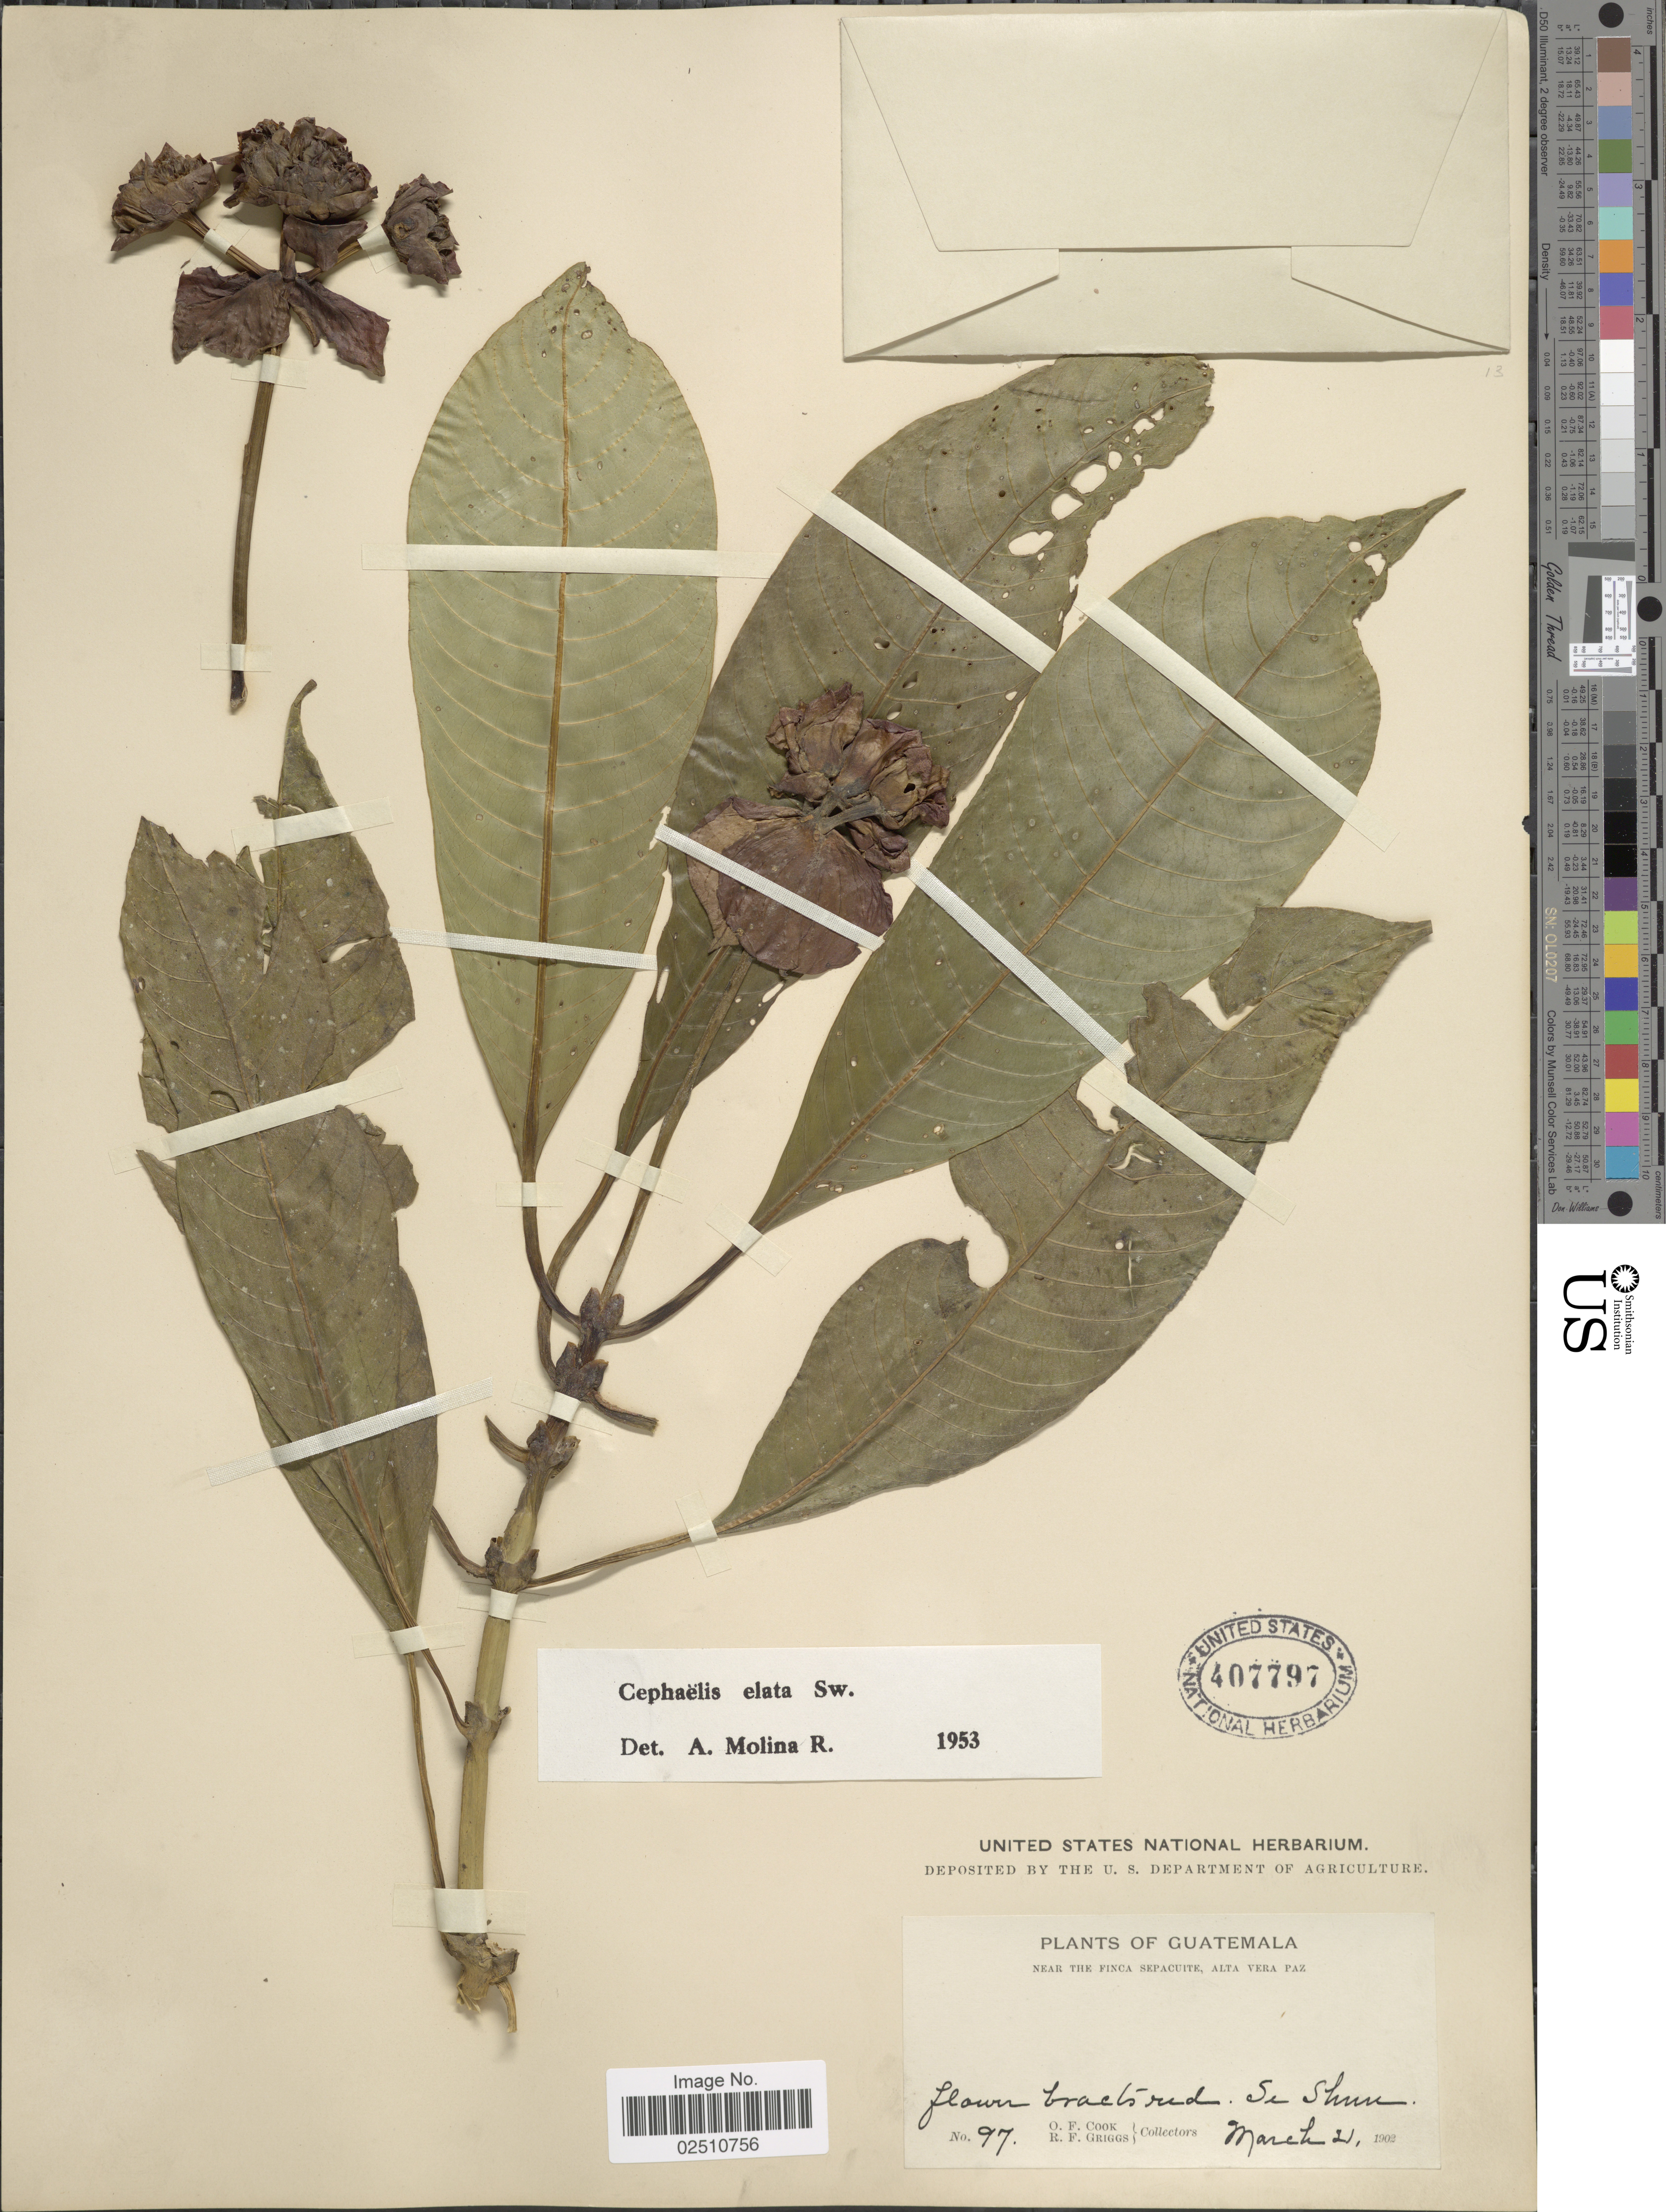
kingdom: Plantae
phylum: Tracheophyta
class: Magnoliopsida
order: Gentianales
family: Rubiaceae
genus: Psychotria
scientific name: Psychotria elata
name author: (Sw.) Hammel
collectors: O. F. Cook & R. F. Griggs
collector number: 97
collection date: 1902-03-21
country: Guatemala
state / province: Alta Verapaz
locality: Near the Finca Sepacuite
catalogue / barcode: US 407797